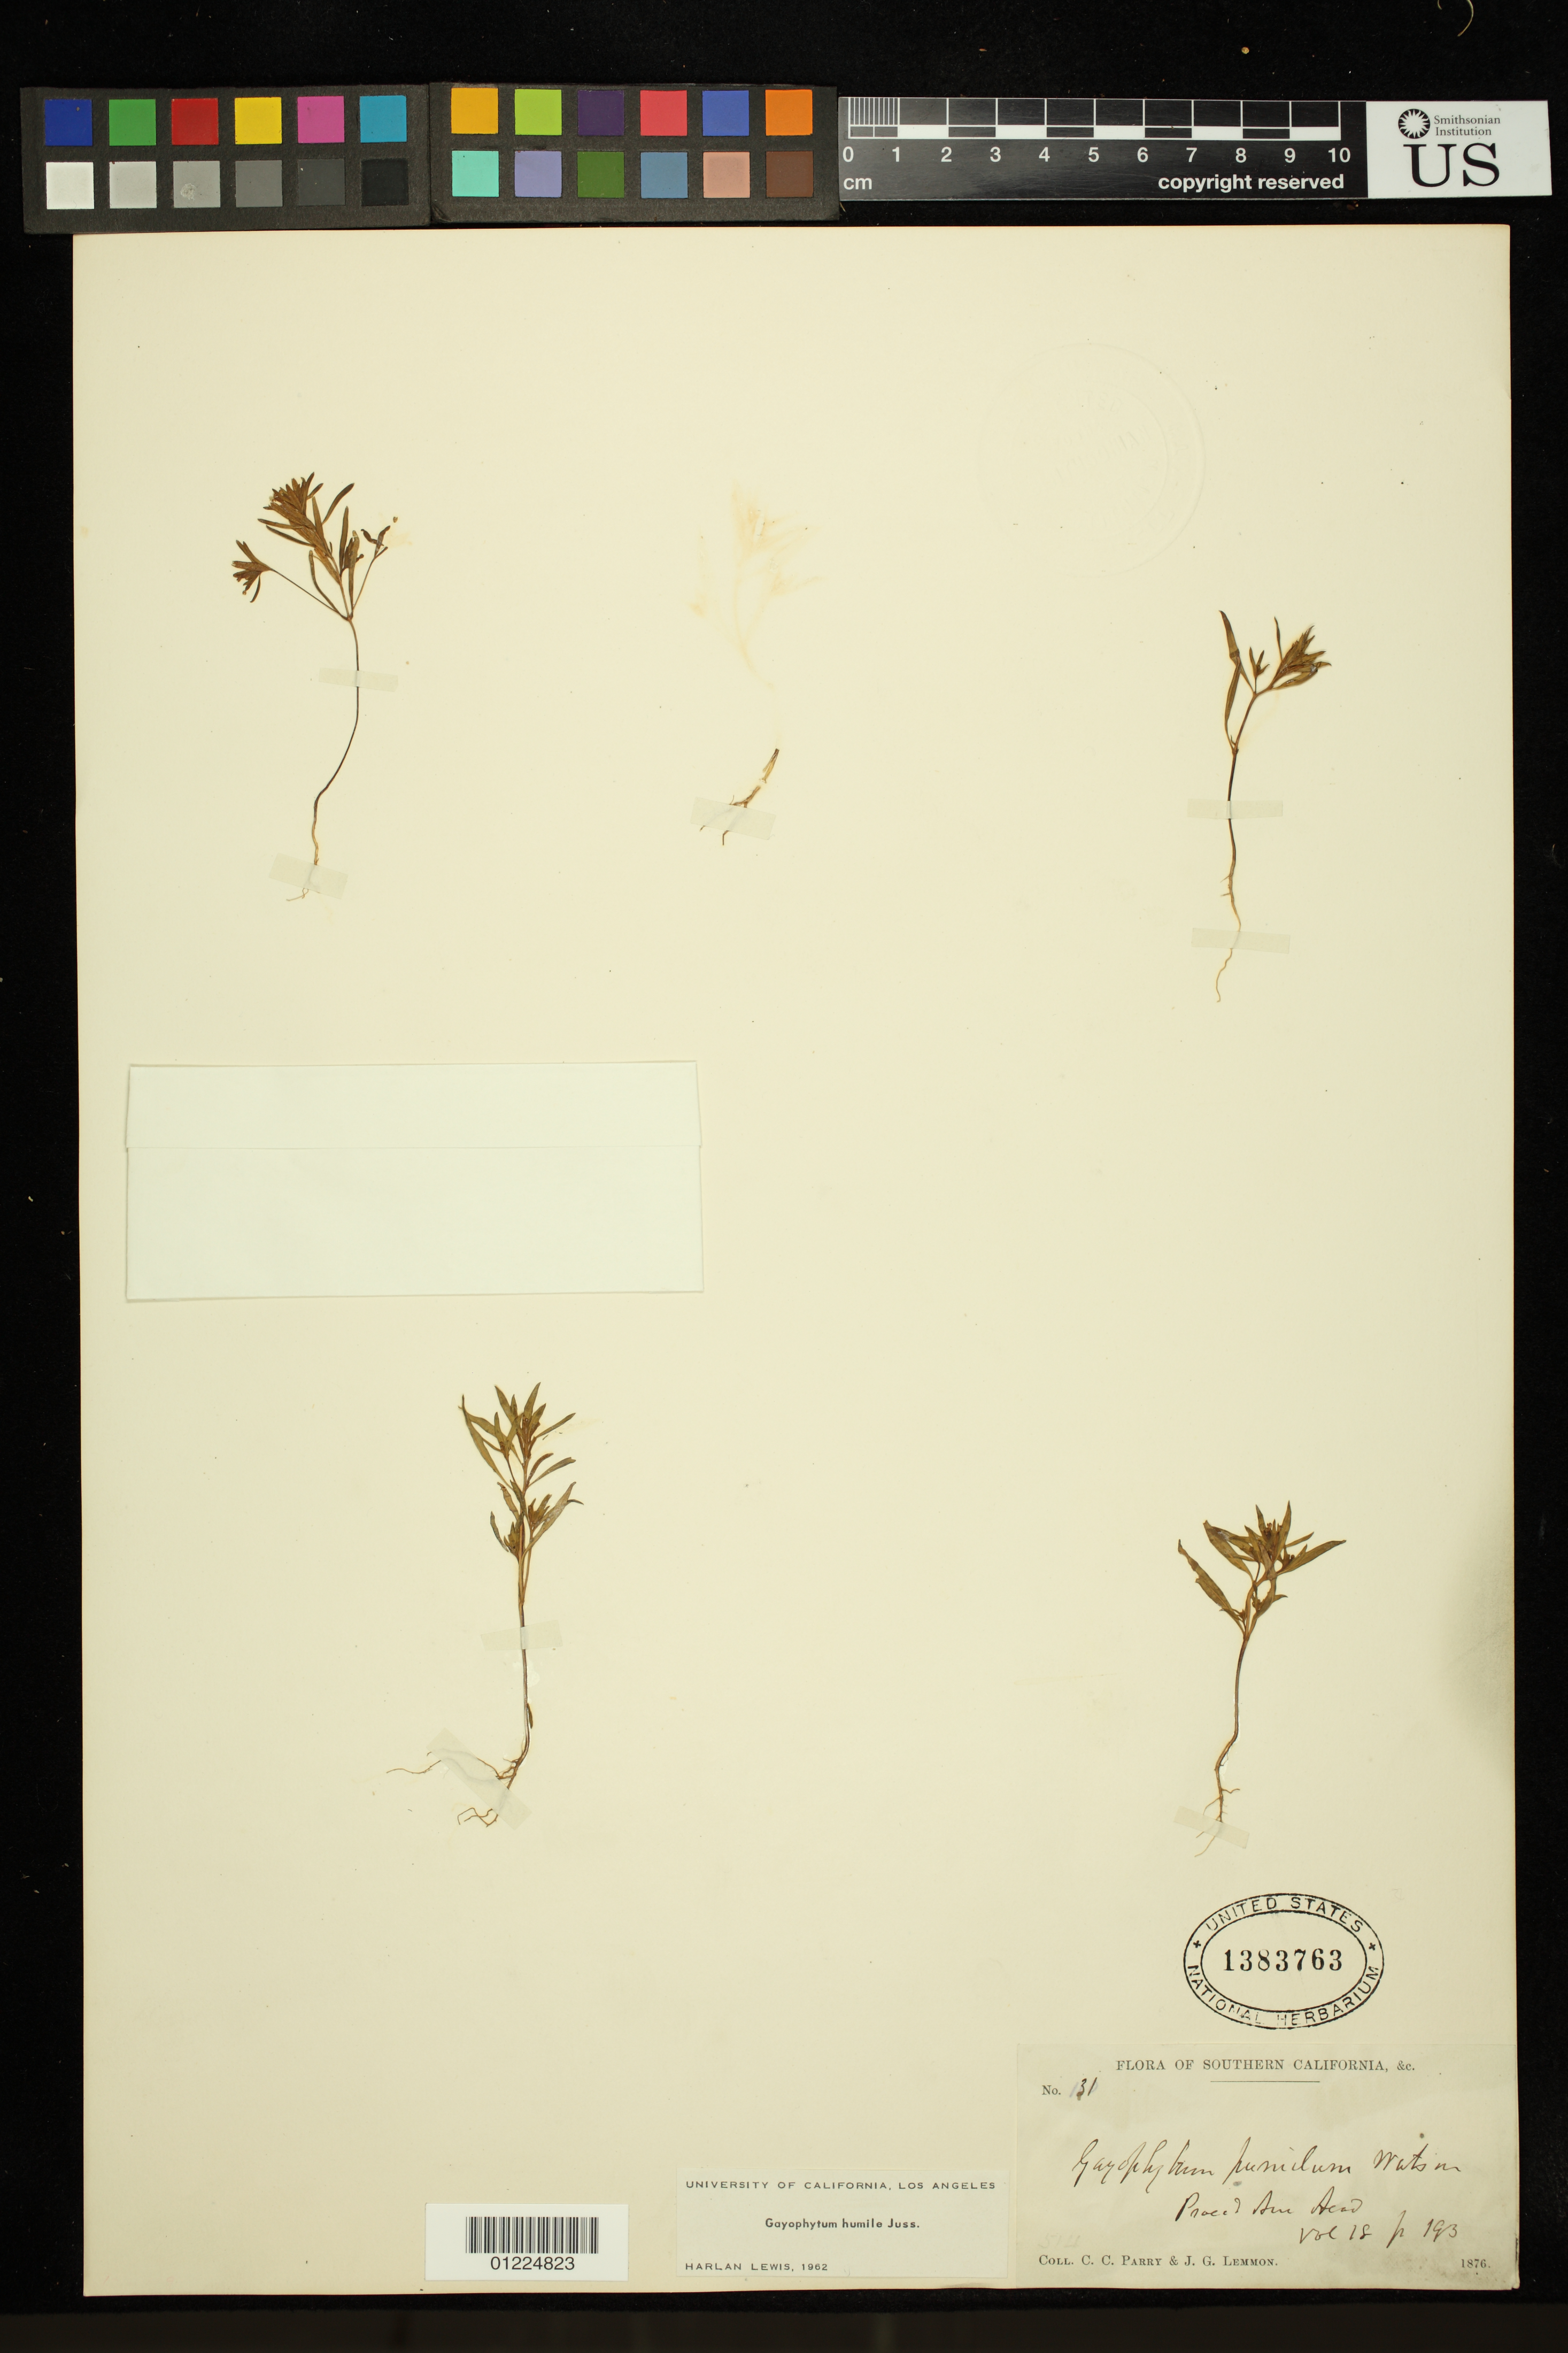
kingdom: Plantae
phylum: Tracheophyta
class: Magnoliopsida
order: Myrtales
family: Onagraceae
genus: Gayophytum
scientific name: Gayophytum humile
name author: A. Juss.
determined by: Lewis, H.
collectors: C. C. Parry & J. G. Lemmon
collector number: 31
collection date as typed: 1876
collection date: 1876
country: United States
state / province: California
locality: Southern California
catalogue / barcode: US 1383763